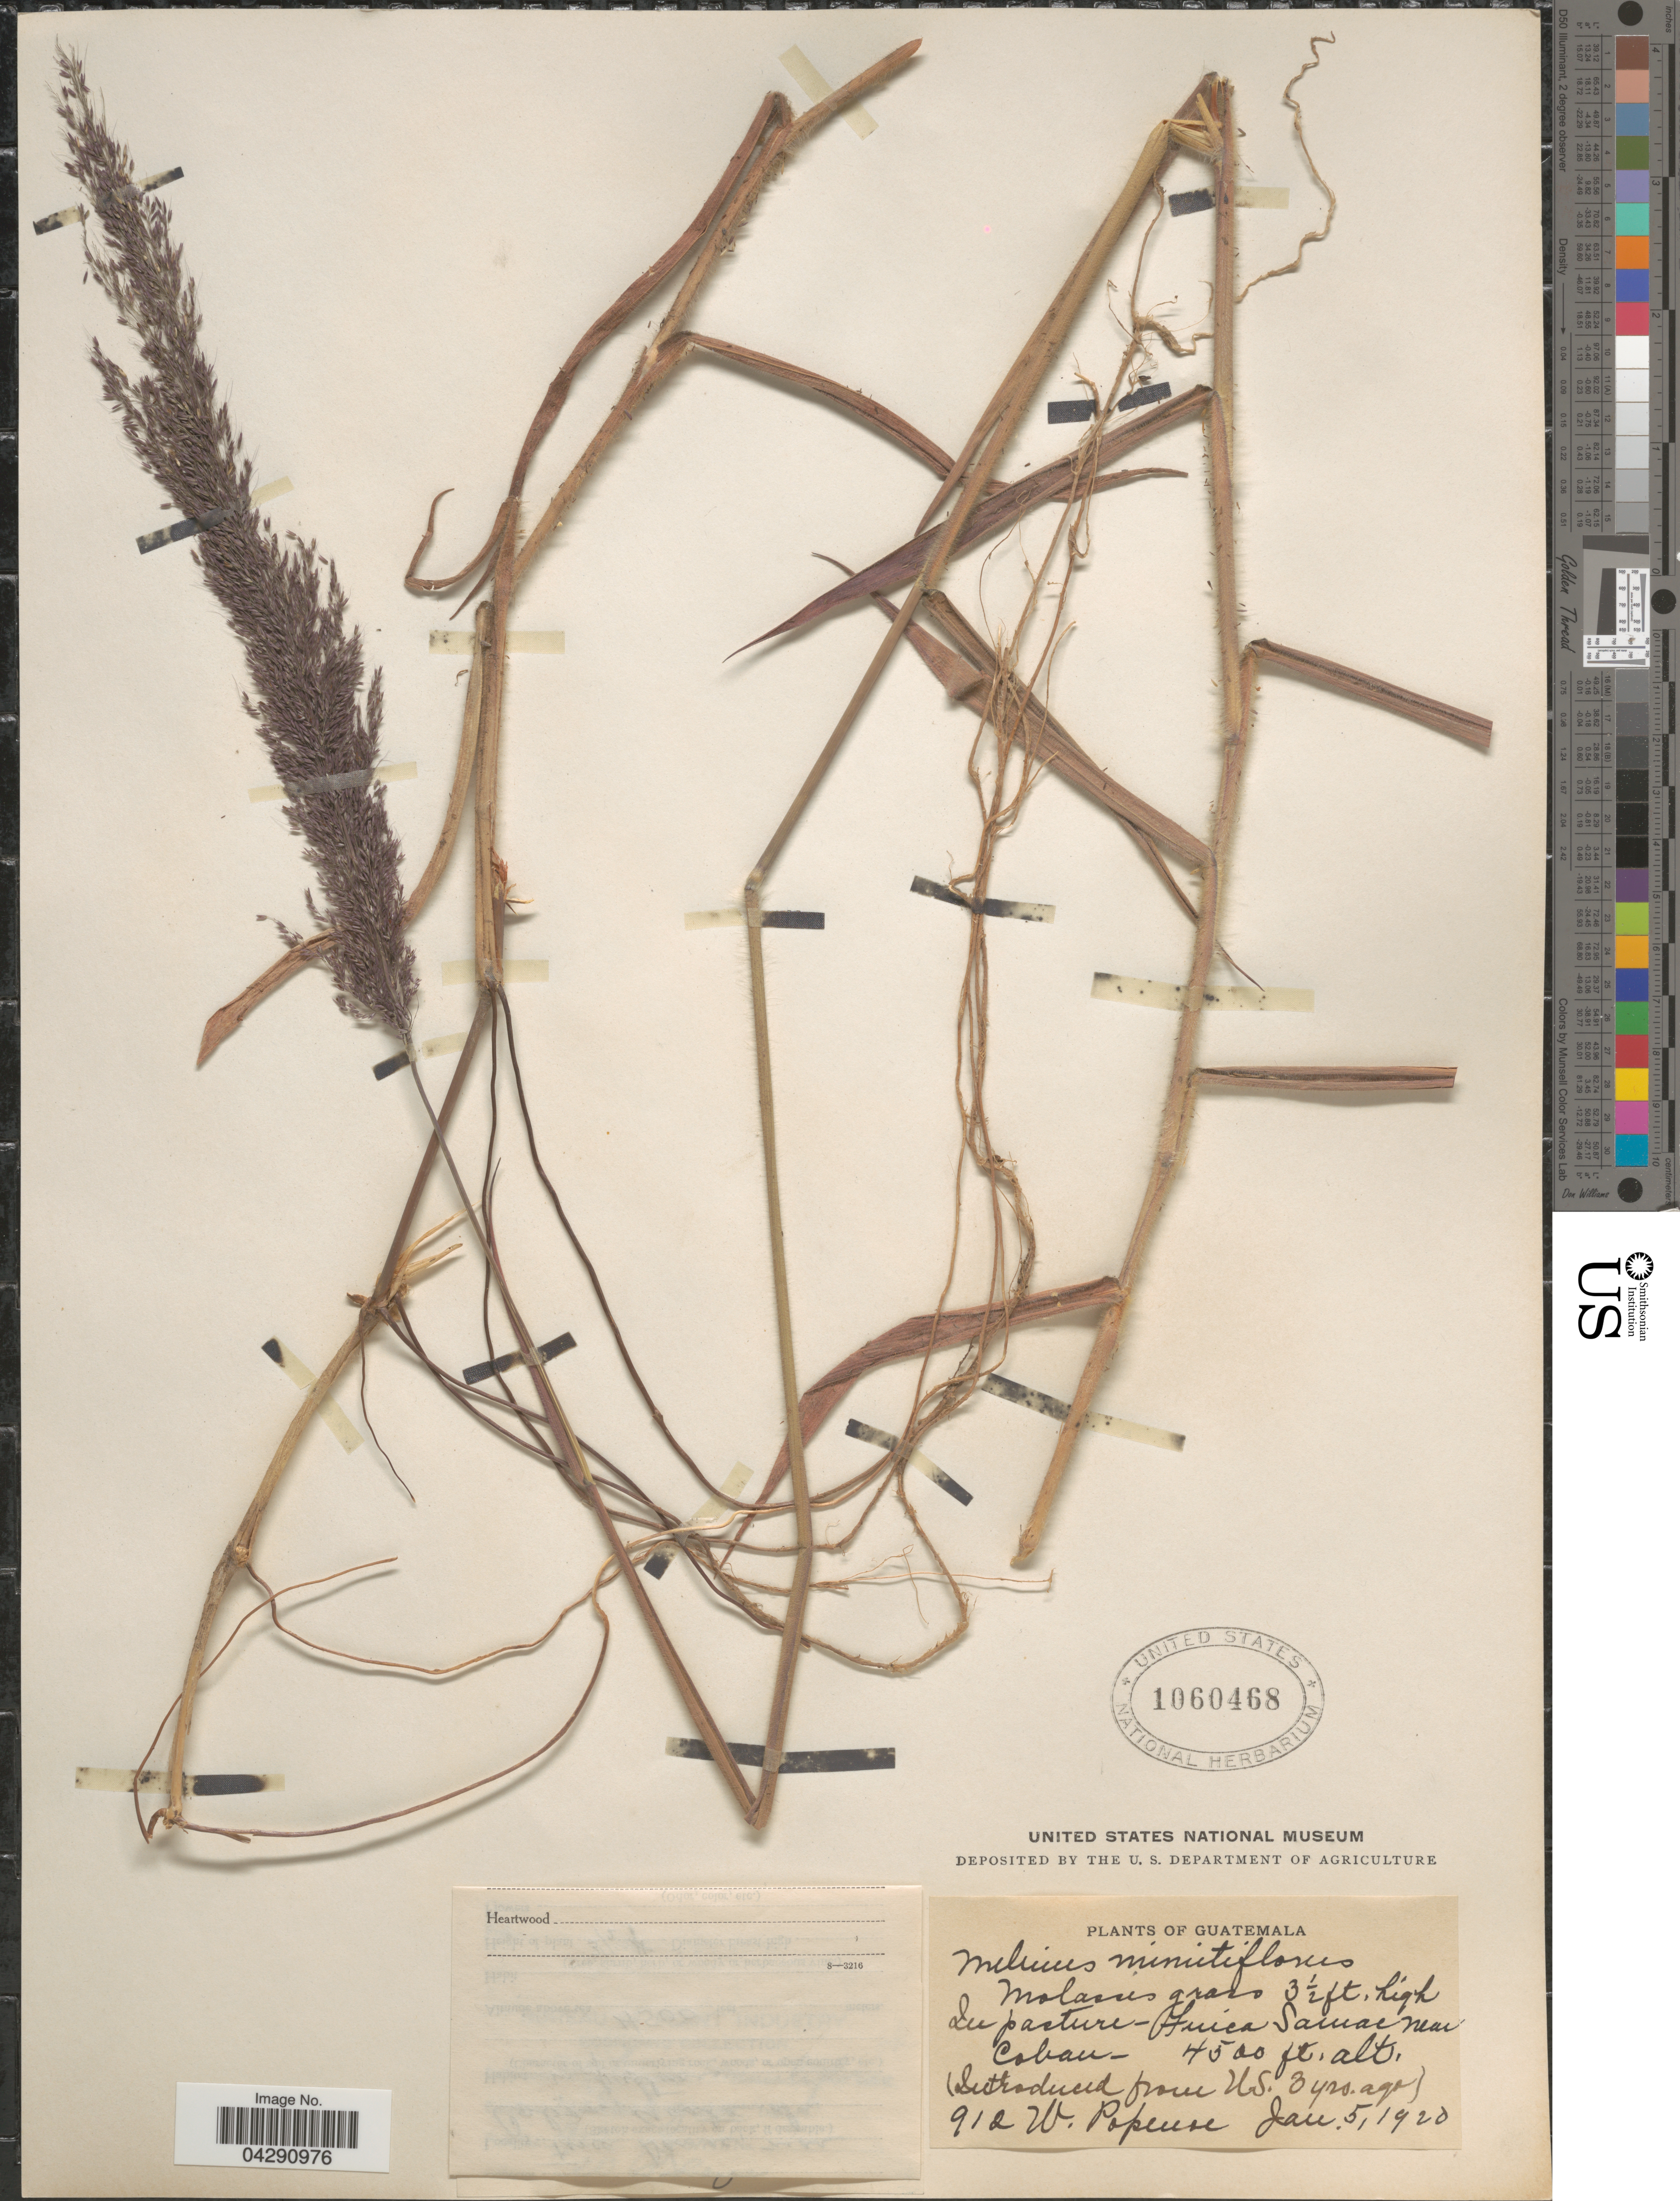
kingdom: Plantae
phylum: Tracheophyta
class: Liliopsida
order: Poales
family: Poaceae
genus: Melinis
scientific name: Melinis minutiflora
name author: P. Beauv.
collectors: W. Popenoe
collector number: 912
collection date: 1920-01-05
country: Guatemala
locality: In pasture - Finca Samac near Coban.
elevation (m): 1372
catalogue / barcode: US 1060468